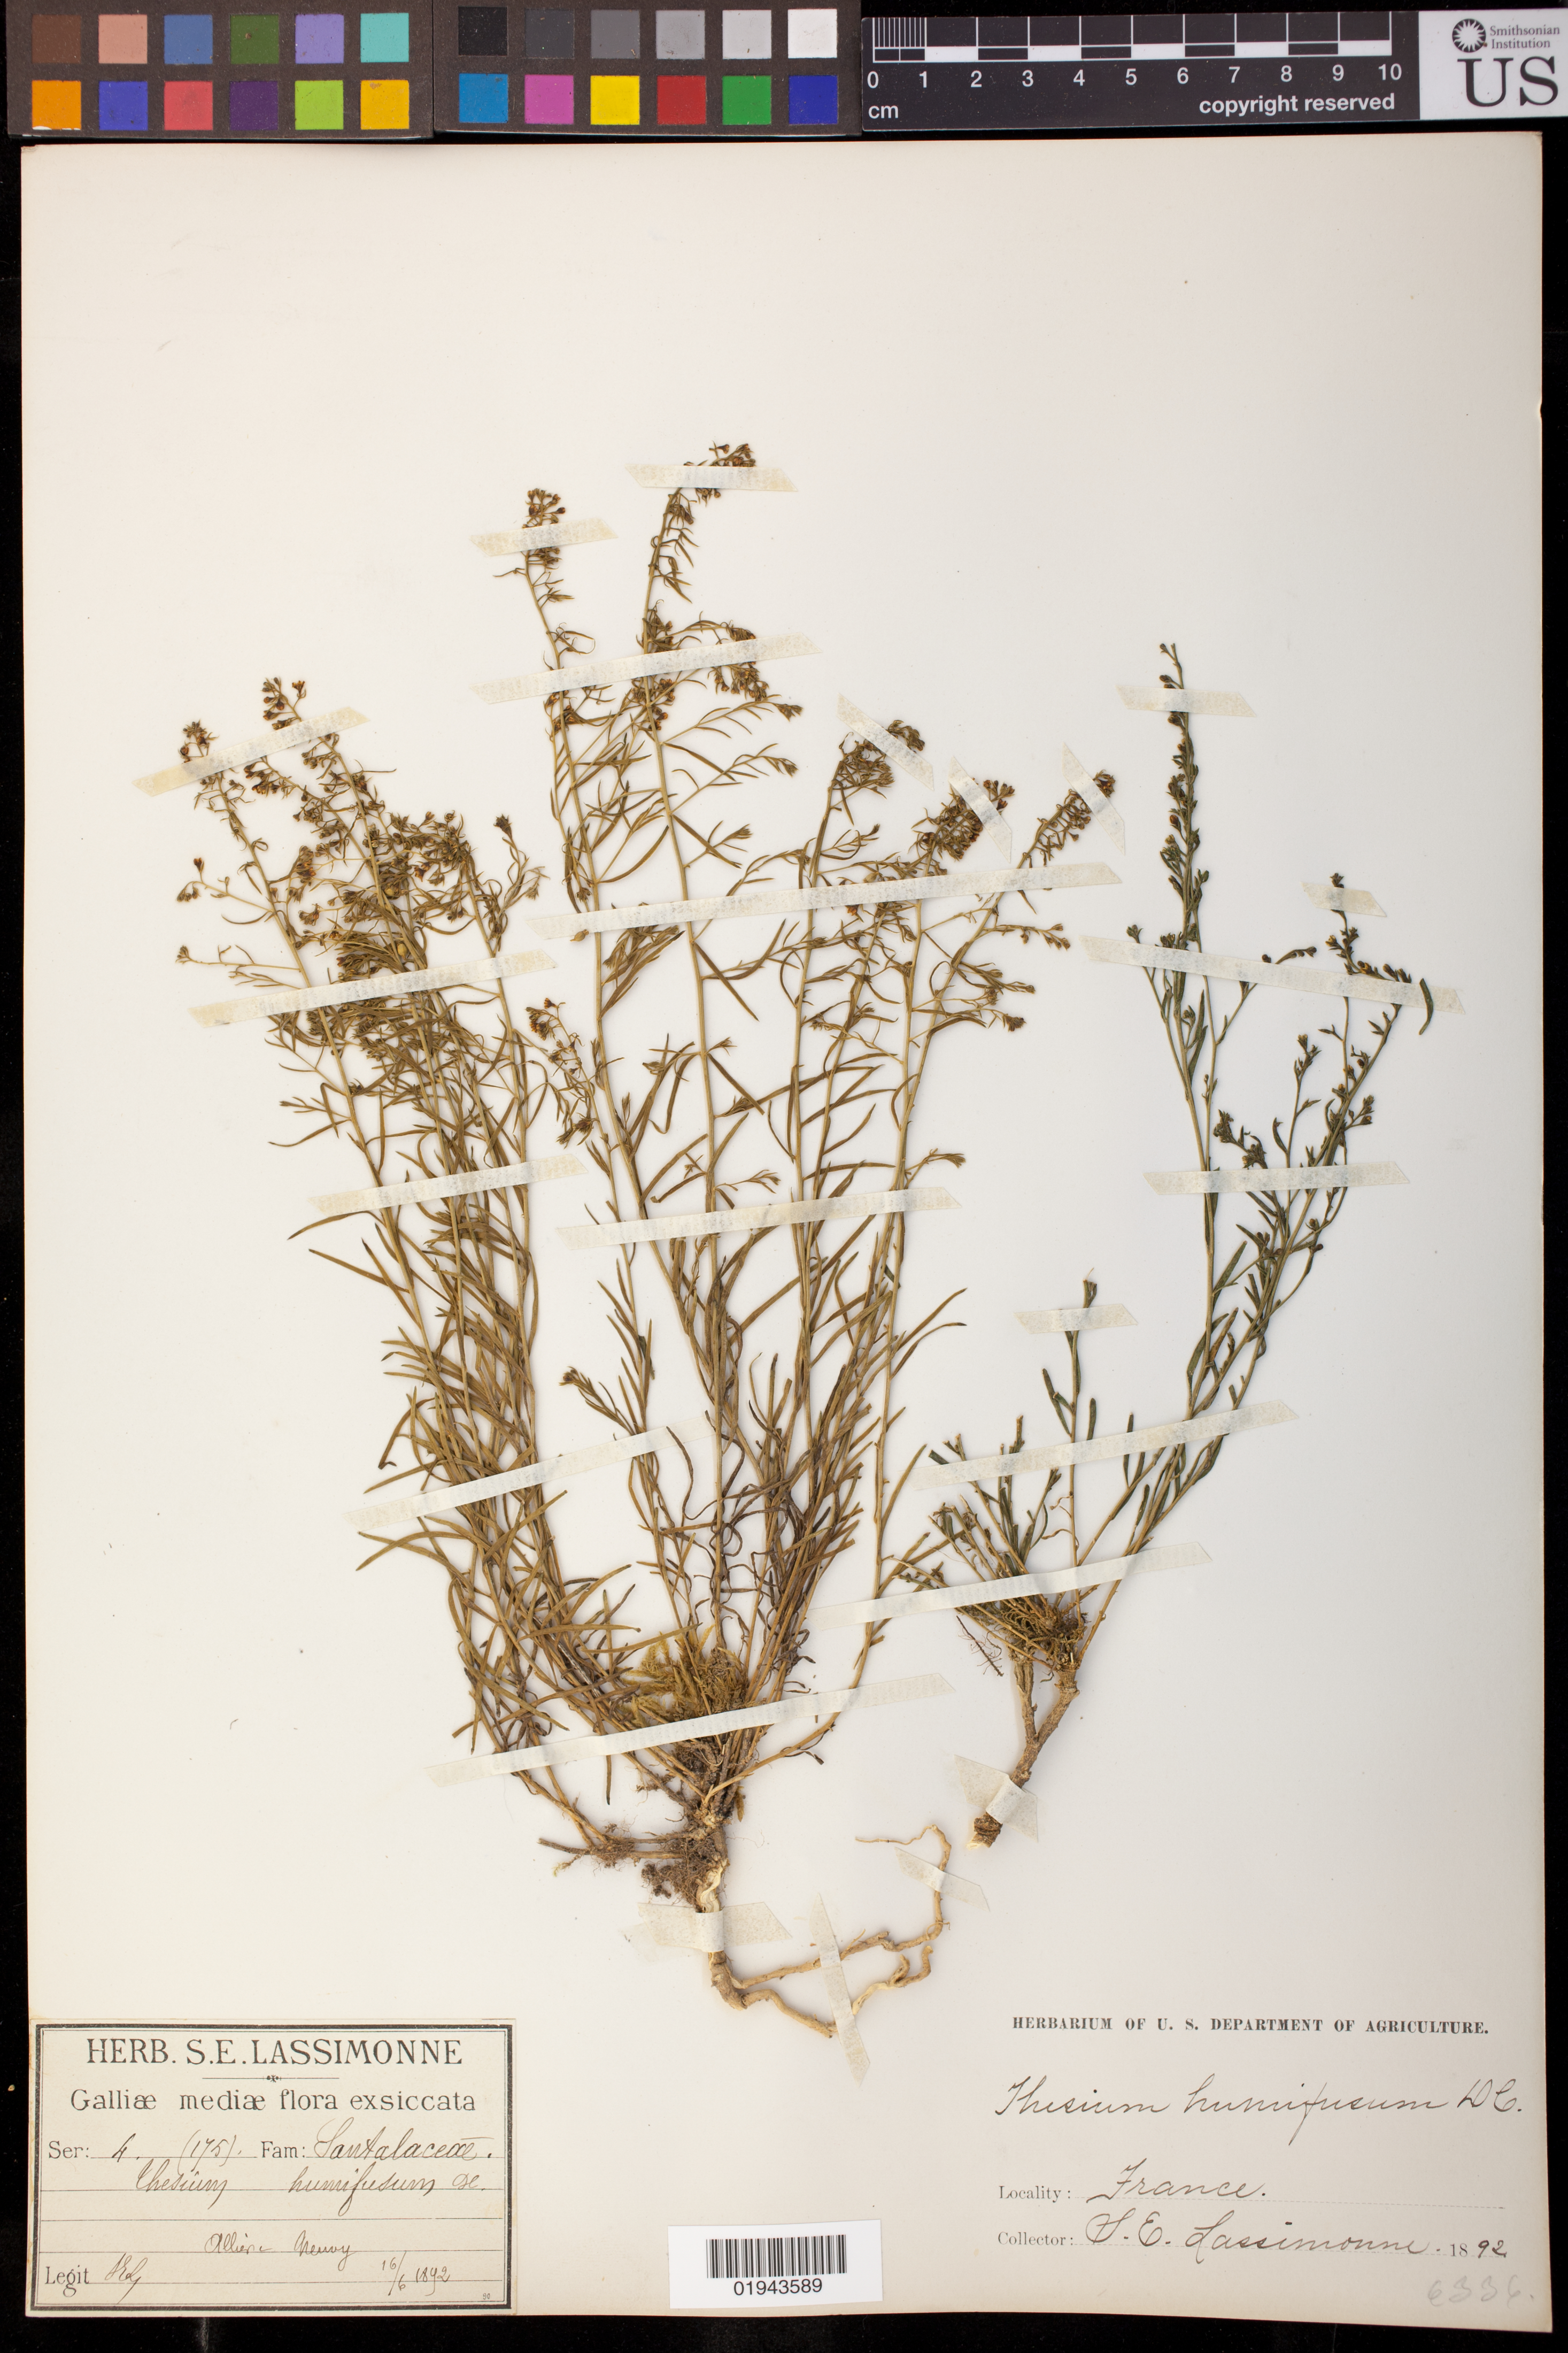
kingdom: Plantae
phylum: Tracheophyta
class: Magnoliopsida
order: Santalales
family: Thesiaceae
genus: Thesium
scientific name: Thesium humifusum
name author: DC.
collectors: S. Lassimonne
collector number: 4(175)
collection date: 1892-06-16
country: France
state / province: Auvergne-Rhône-Alpes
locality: Allier: Neuvy